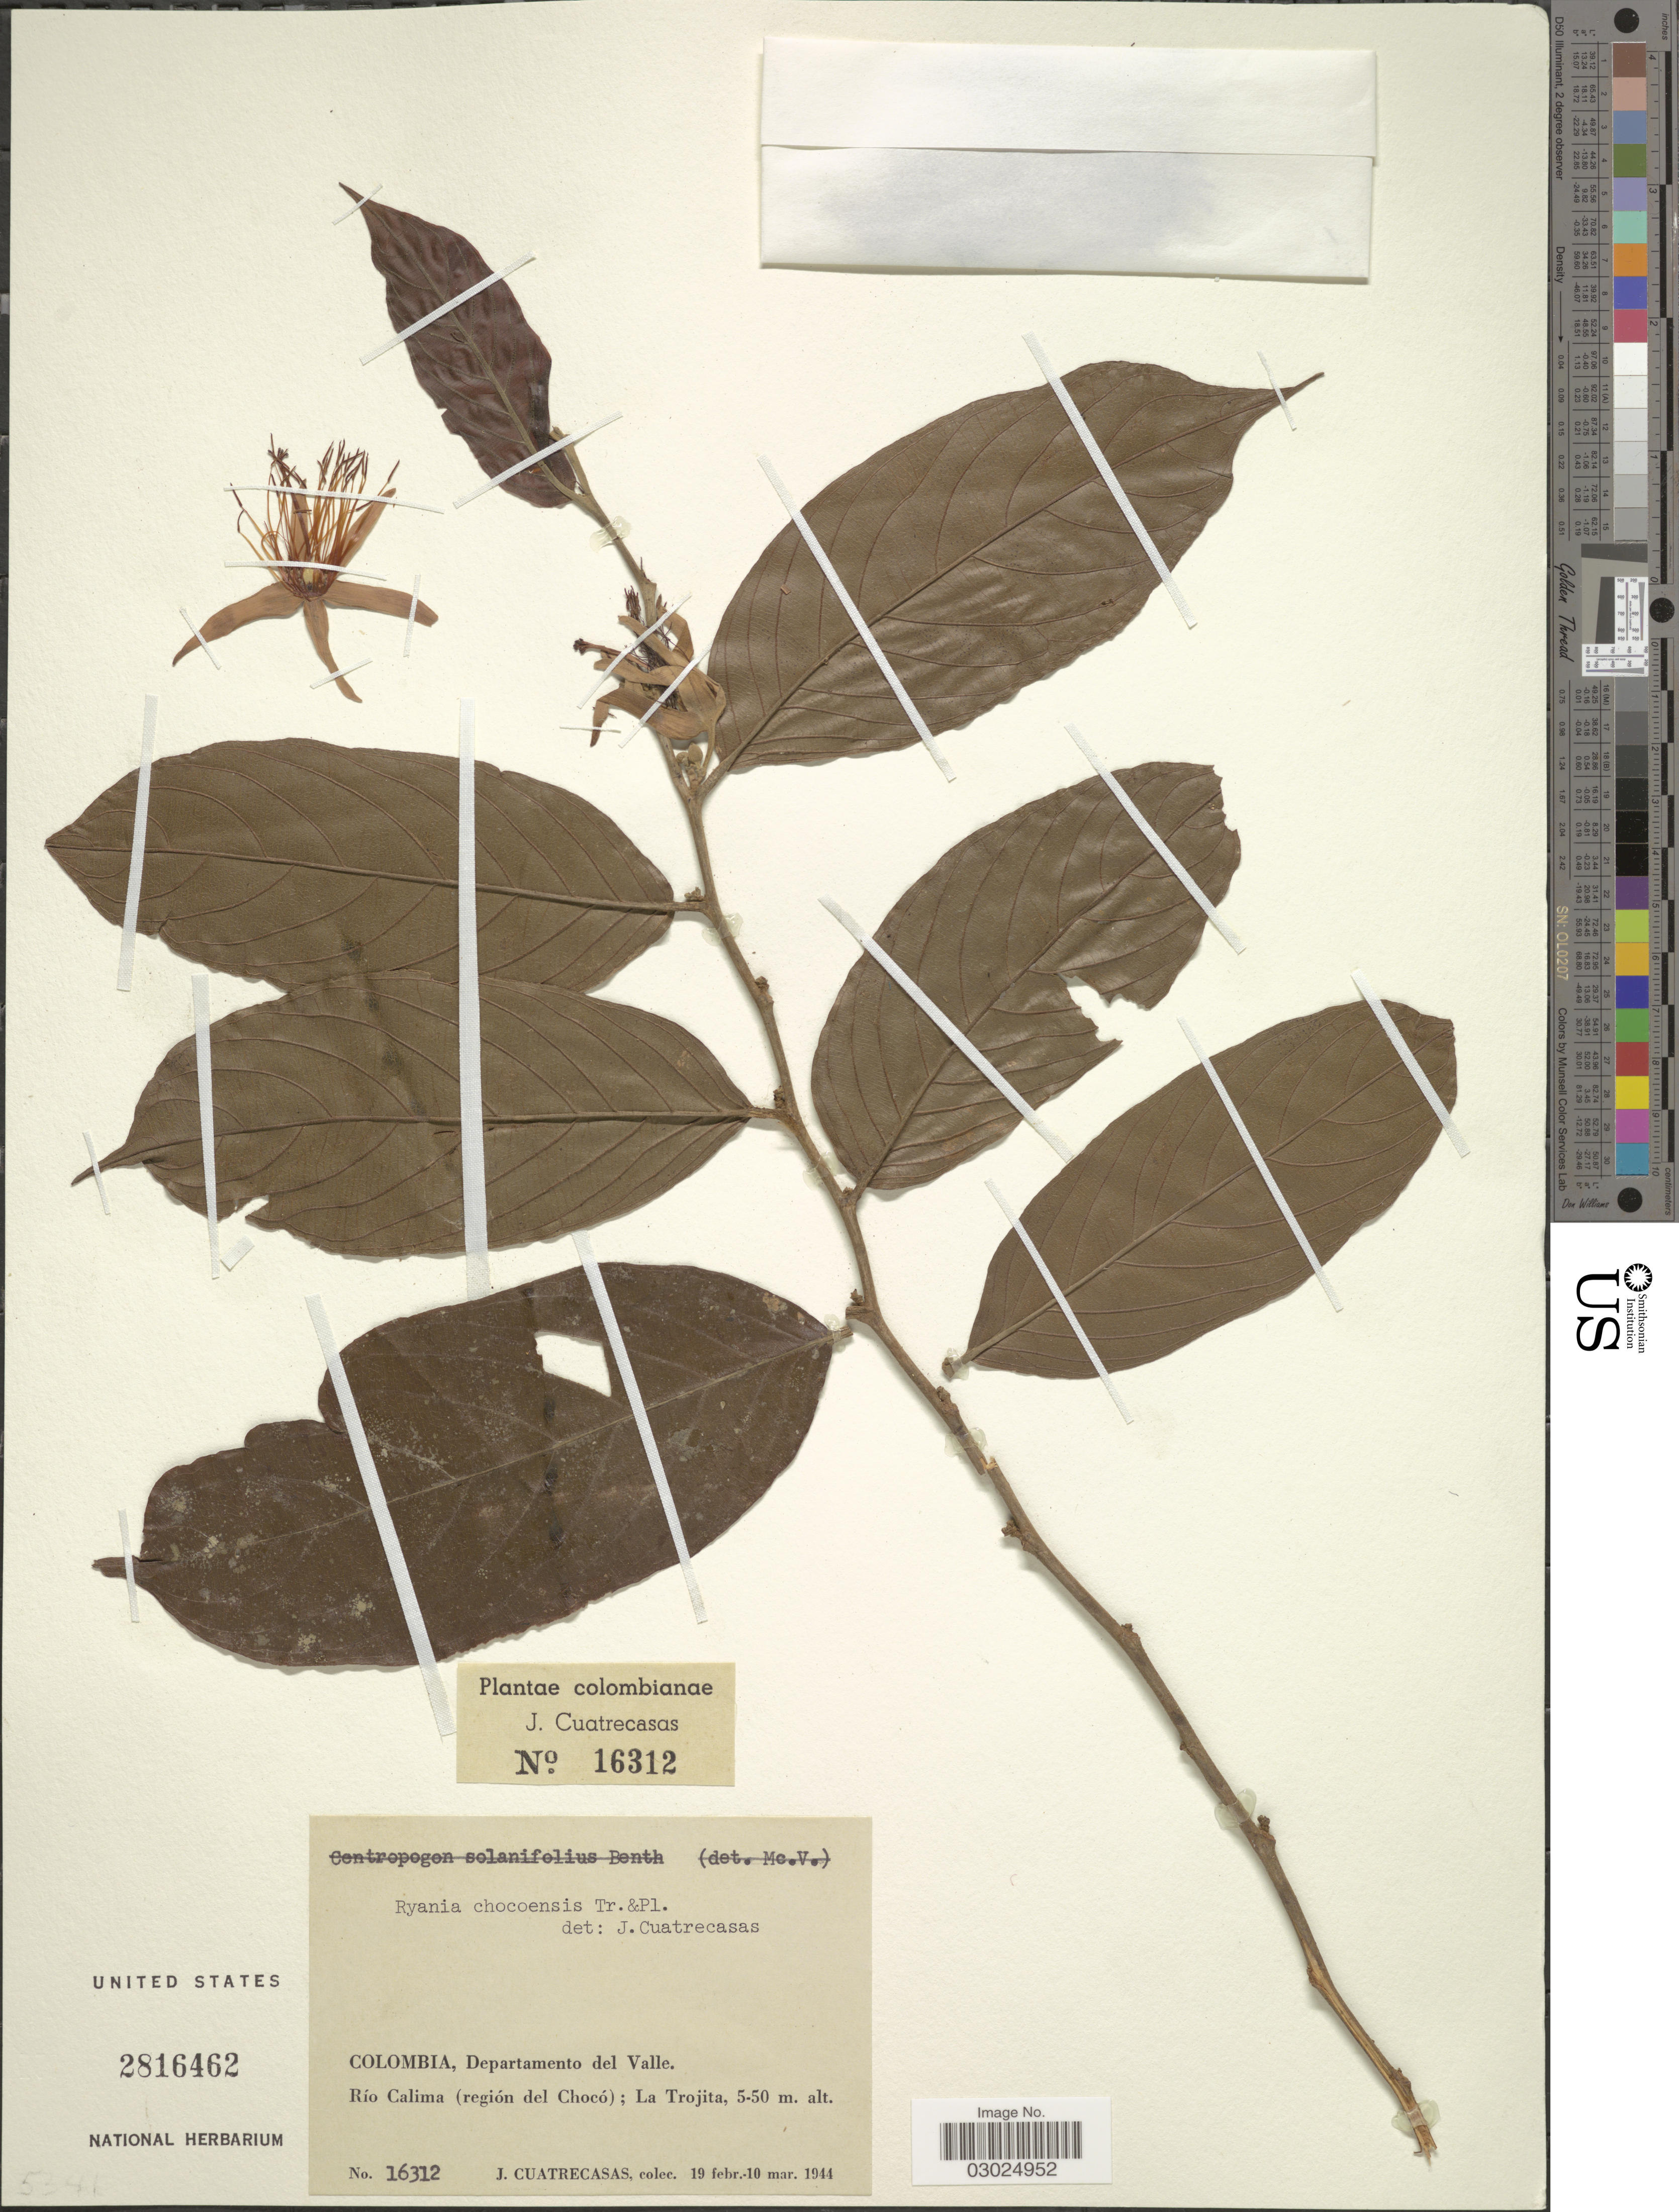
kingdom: Plantae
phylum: Tracheophyta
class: Magnoliopsida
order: Malpighiales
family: Salicaceae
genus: Ryania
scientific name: Ryania speciosa var. chocoensis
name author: (Triana & Planch.) Monach.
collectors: J. Cuatrecasas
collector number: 16312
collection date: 1944-02-19/1944-03-10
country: Colombia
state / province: Valle del Cauca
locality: Departamento del Valle. Río Calima (región del Chocó): La Trojita.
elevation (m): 5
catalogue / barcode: US 2816462